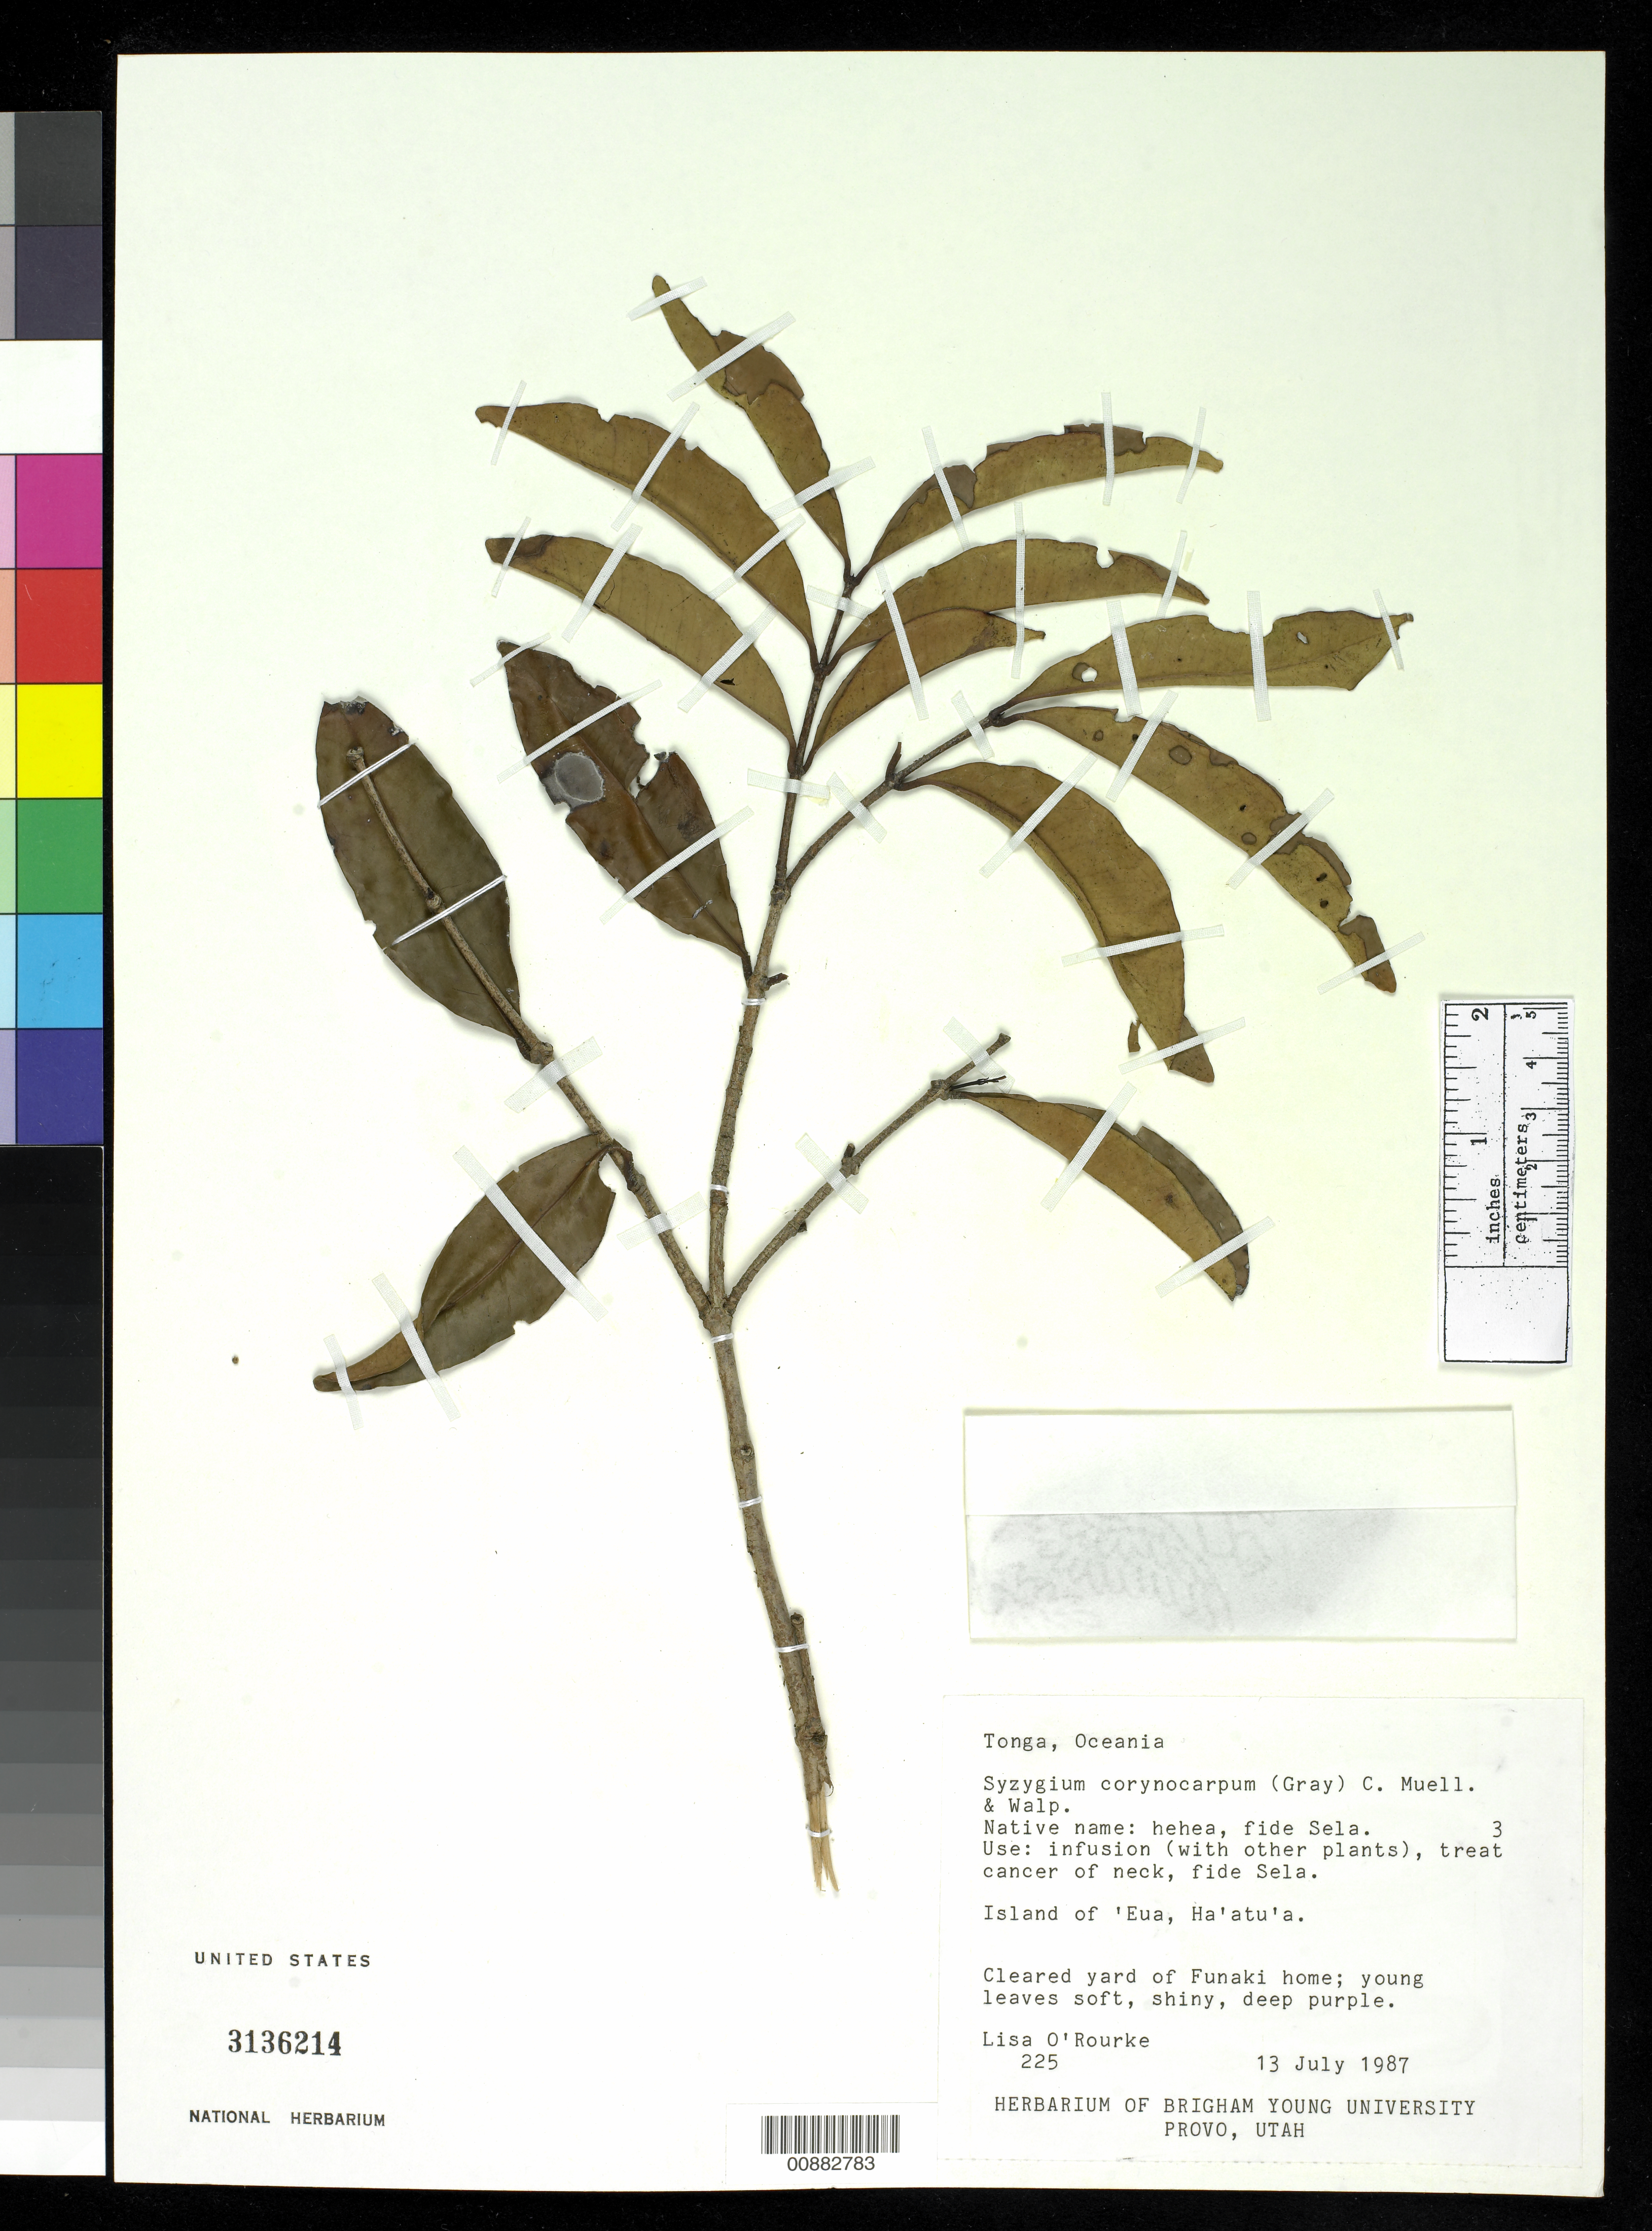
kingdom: Plantae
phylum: Tracheophyta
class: Magnoliopsida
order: Myrtales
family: Myrtaceae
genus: Syzygium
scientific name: Syzygium corynocarpum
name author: (A. Gray) Müll. Stuttg.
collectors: L. O'Rourke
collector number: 225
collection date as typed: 13 Jul 1987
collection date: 1987-07-13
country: Tonga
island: Eua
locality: Ha'atu'a. Cleared yard of Funaki home.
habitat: Cleared yard of Funaki home.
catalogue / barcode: US 3136214